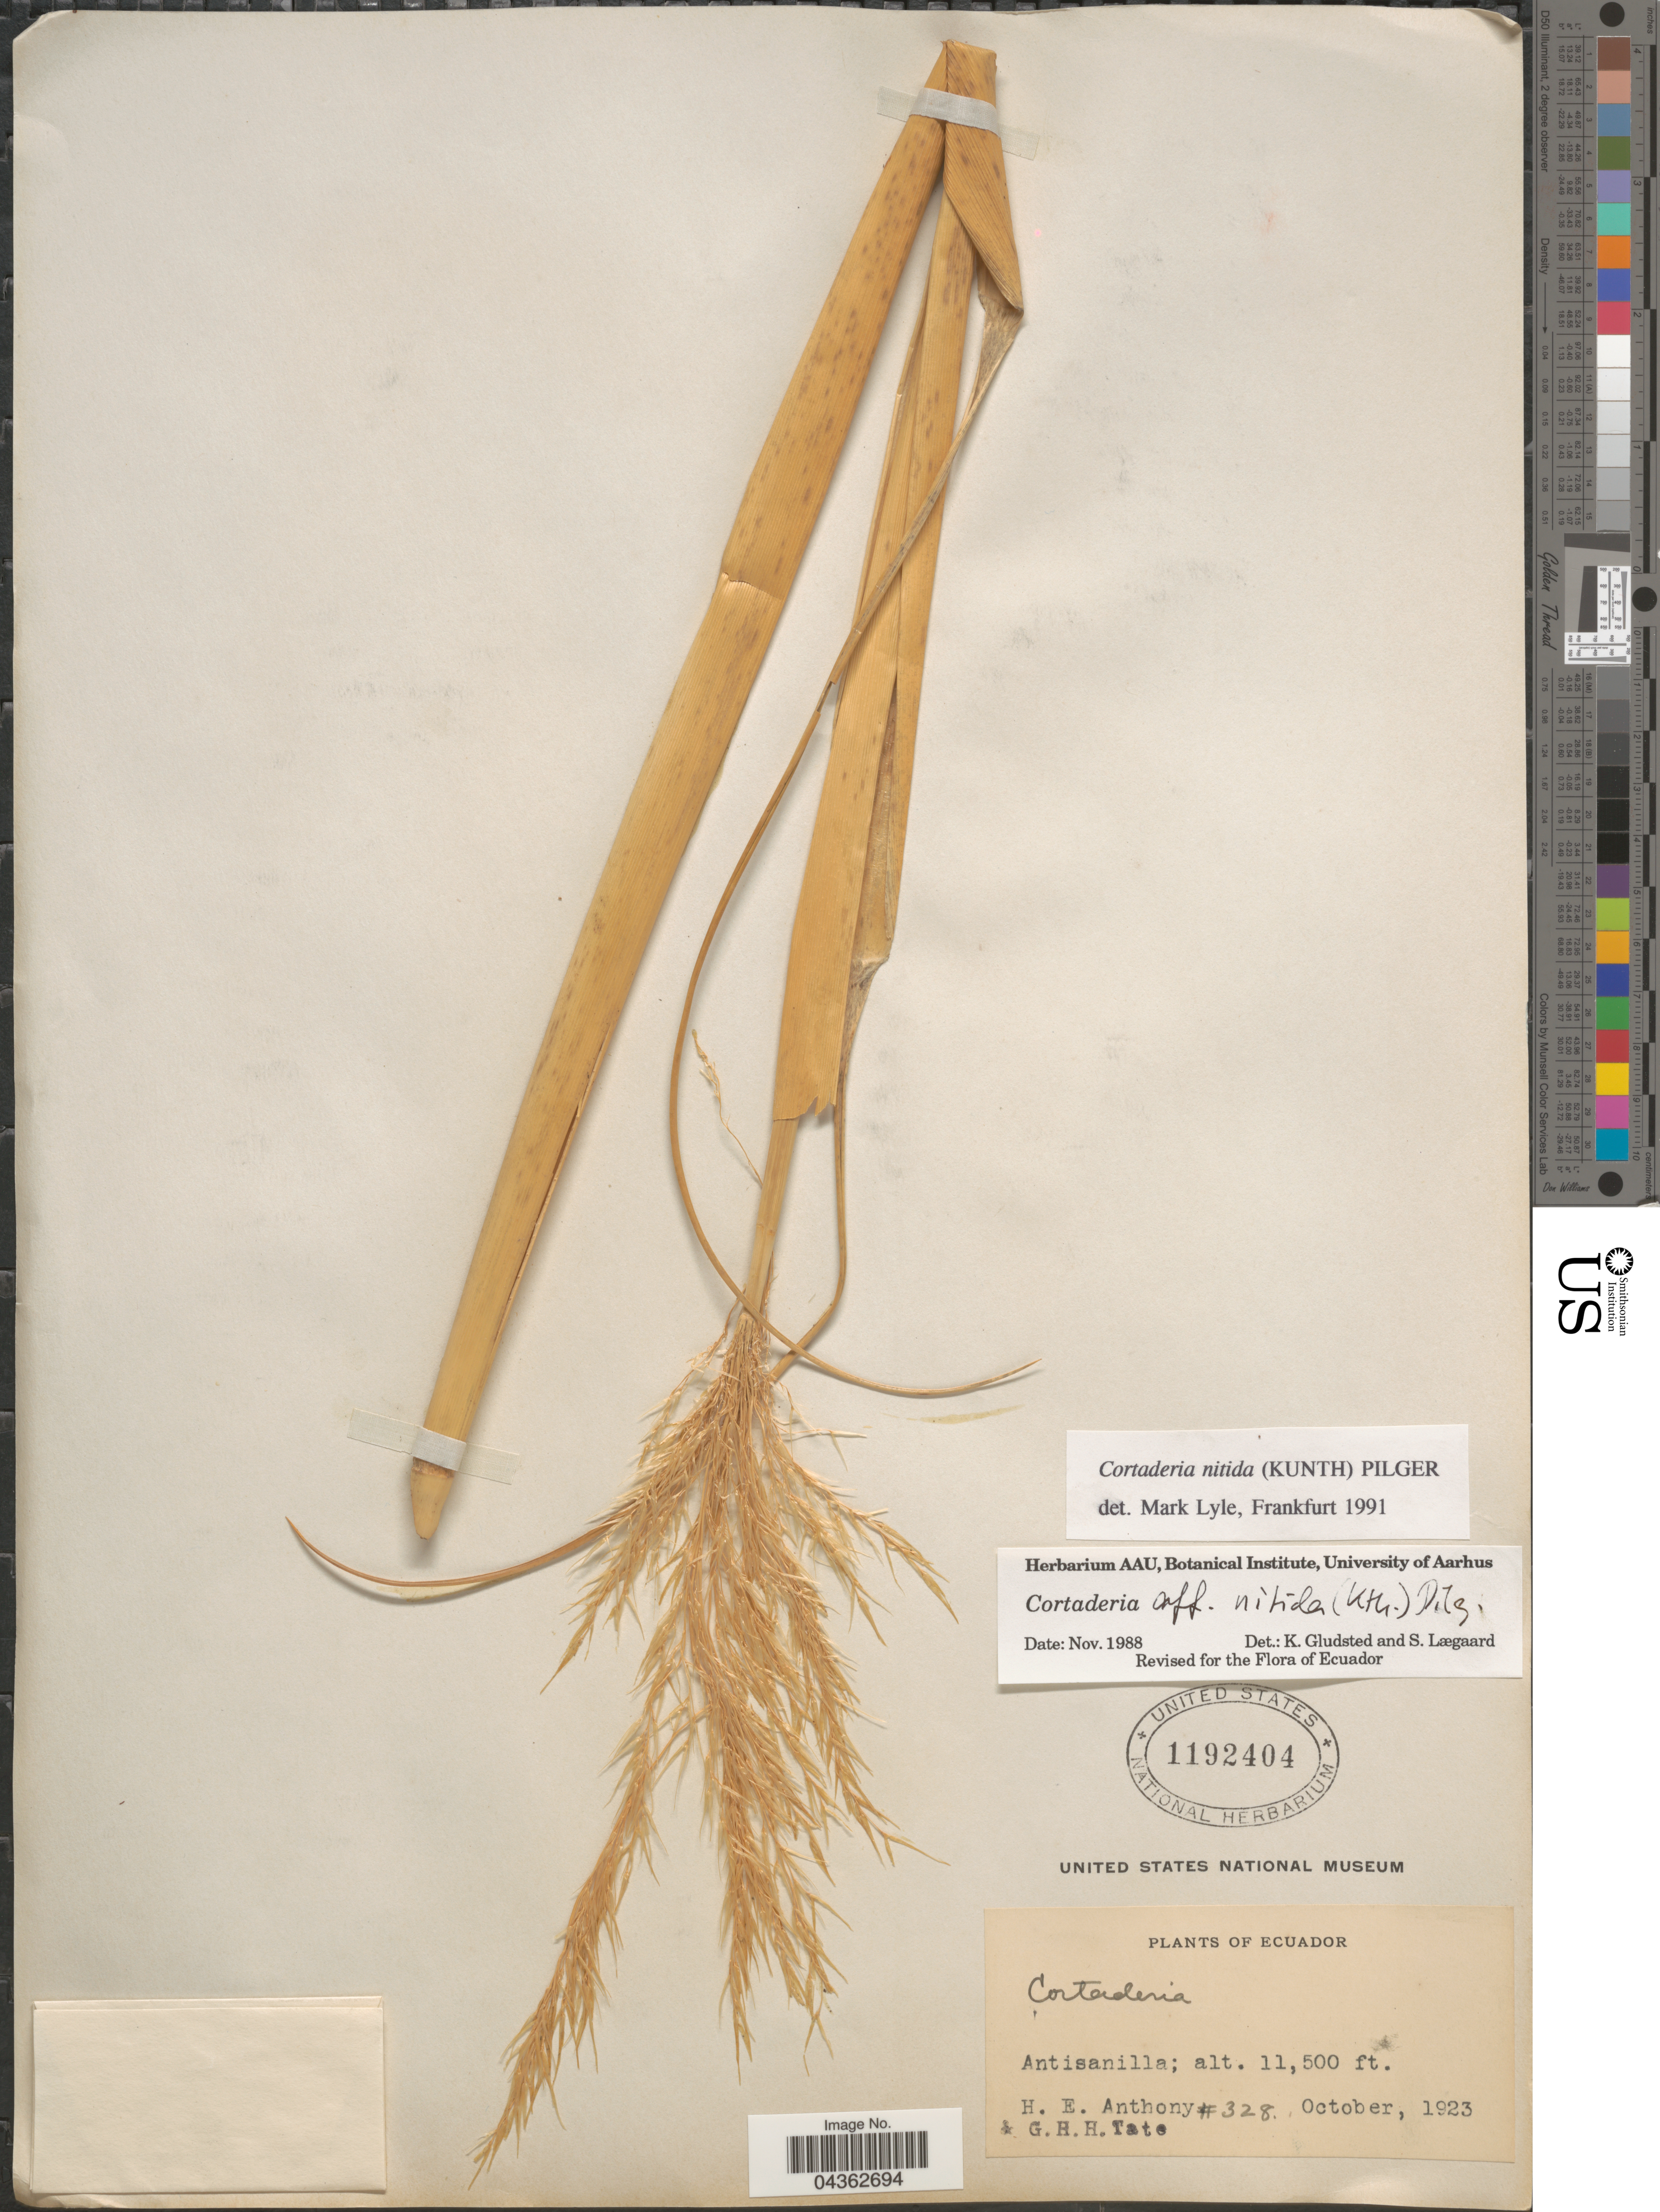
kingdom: Plantae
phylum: Tracheophyta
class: Liliopsida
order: Poales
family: Poaceae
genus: Cortaderia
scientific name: Cortaderia nitida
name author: (Kunth) Pilg.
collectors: H. E. Anthony & G. H. H.Tate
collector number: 328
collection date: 1923-10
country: Ecuador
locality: Antisanilla.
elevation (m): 3505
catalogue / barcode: US 1192404